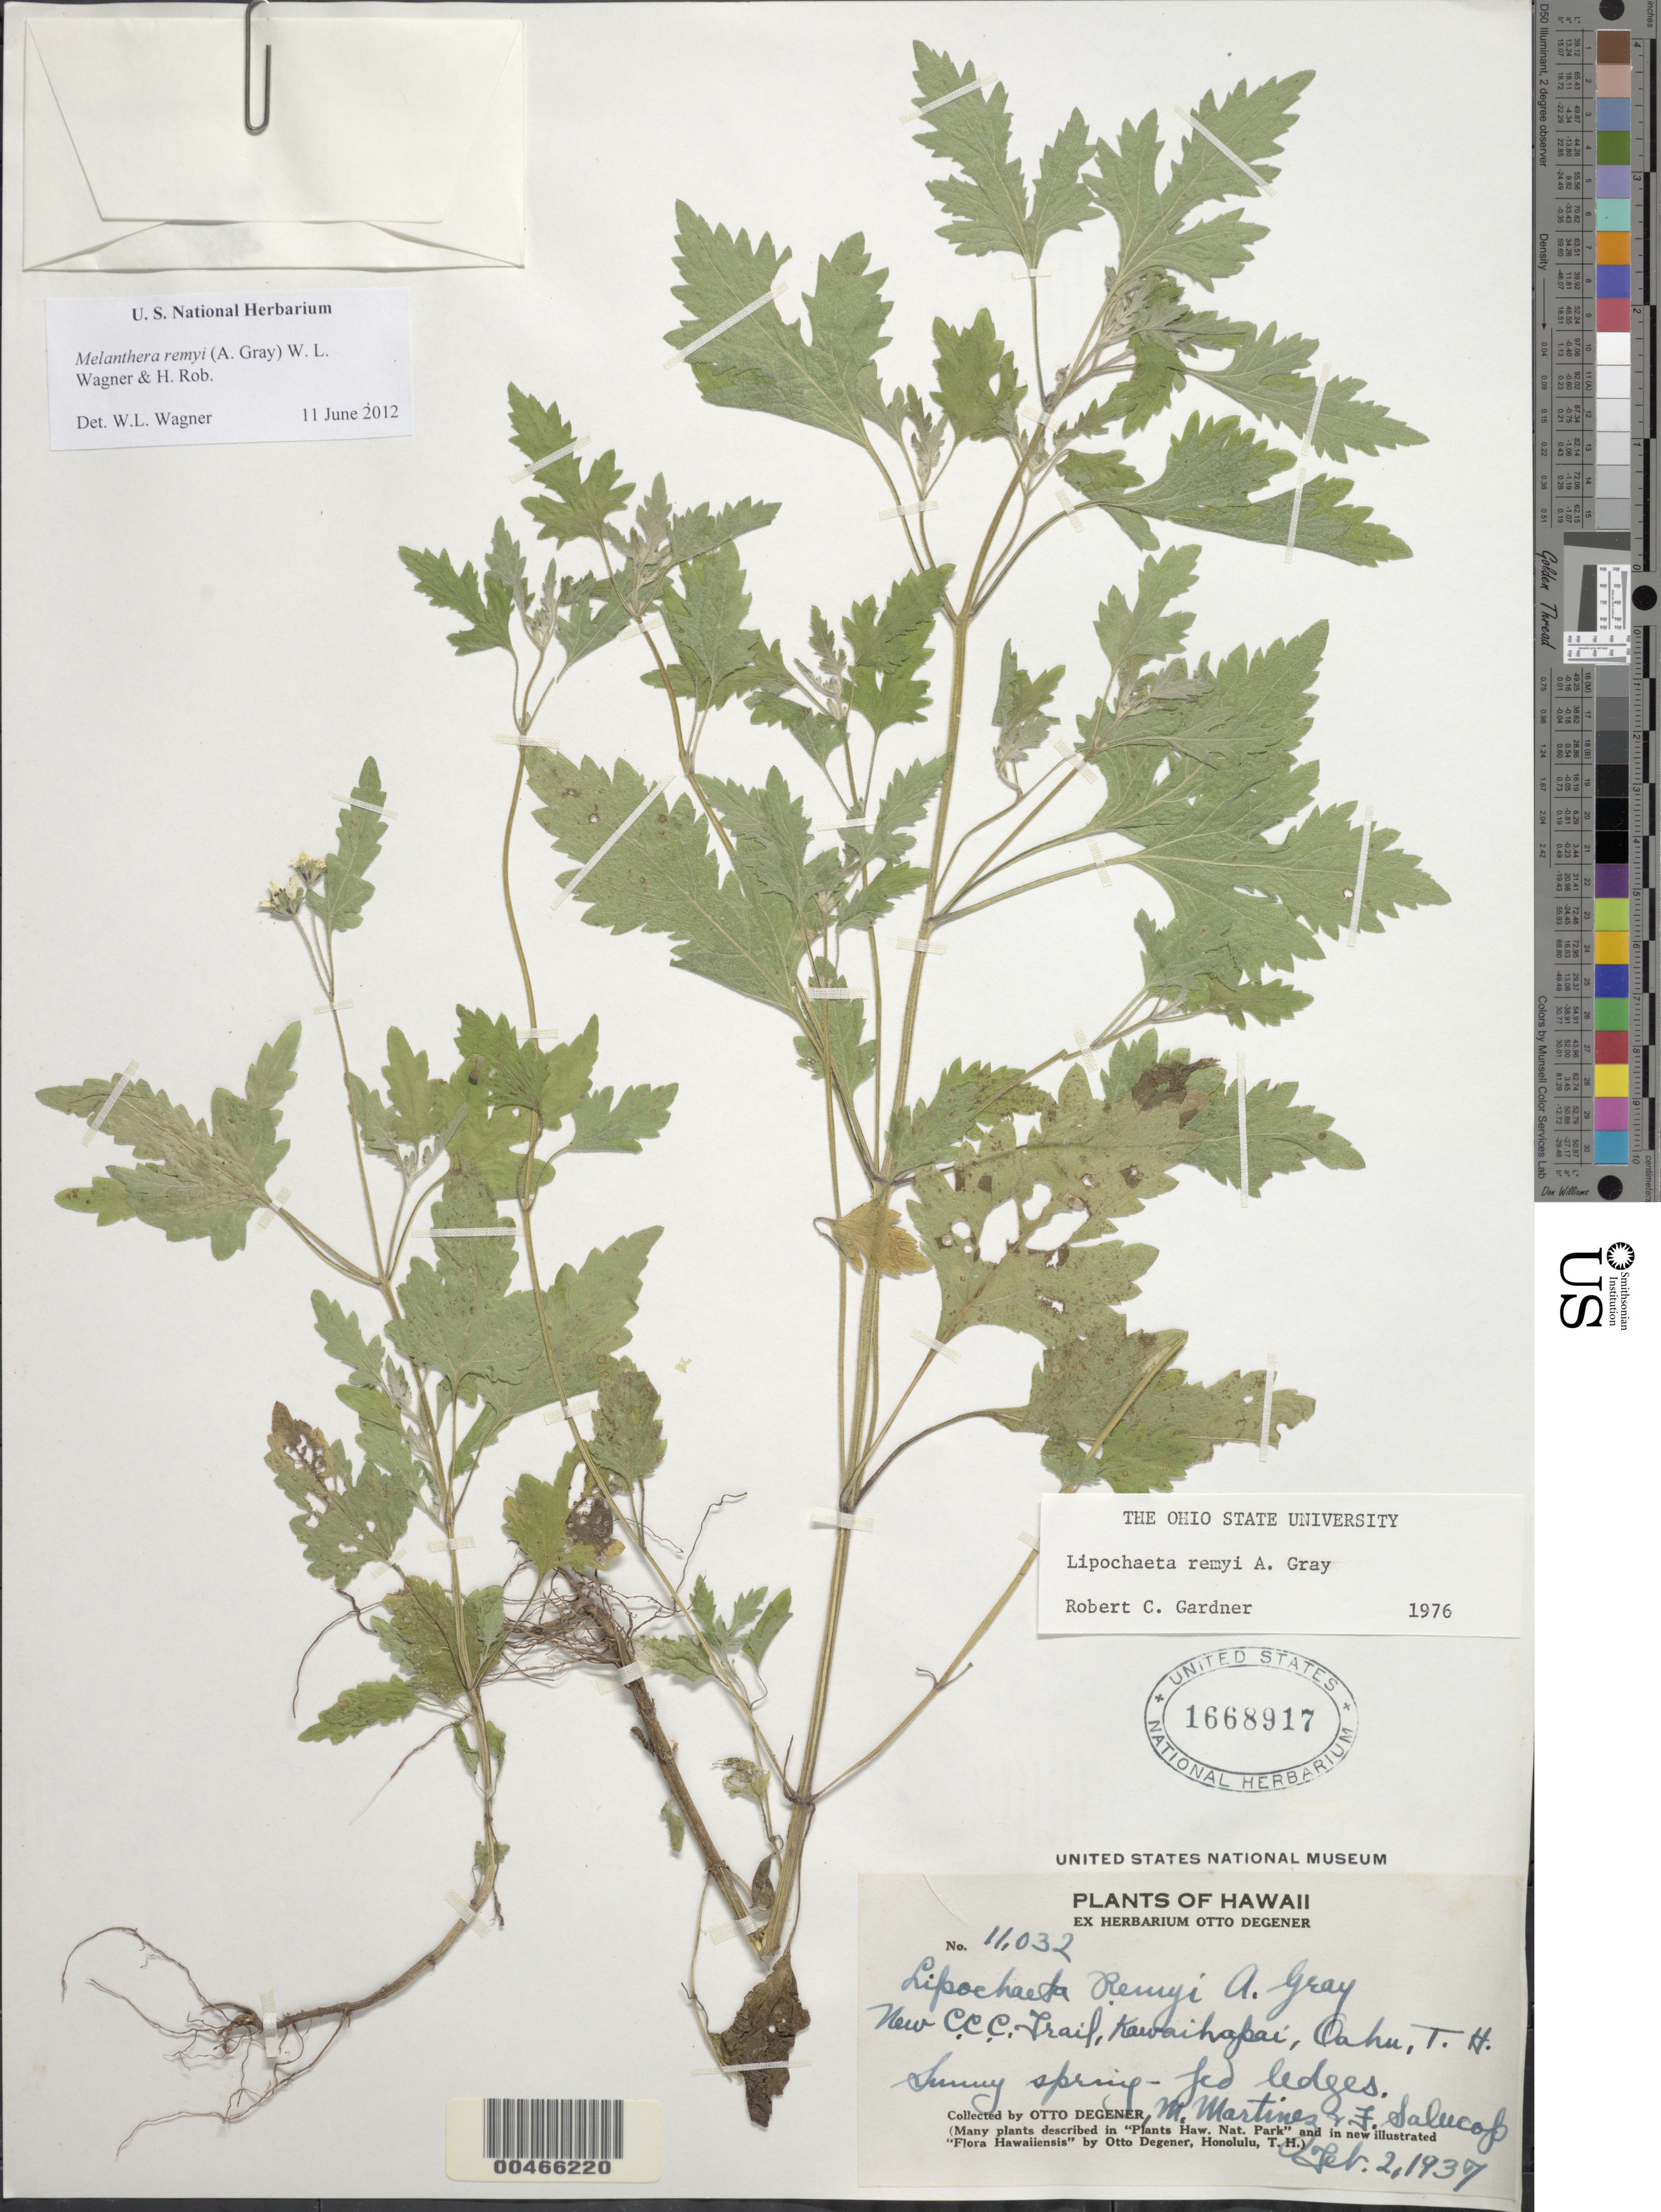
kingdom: Plantae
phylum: Tracheophyta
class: Magnoliopsida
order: Asterales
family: Asteraceae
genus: Wollastonia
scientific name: Wollastonia remyi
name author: (A. Gray) Orchard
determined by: Wagner, W. L., (BOT), Smithsonian Institution - National Museum of Natural History (UNITED STATES)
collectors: O. Degener, M. Martínez M. & F. Salucop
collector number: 11032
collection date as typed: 2 Feb 1937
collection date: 1937-02-02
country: United States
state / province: Hawaii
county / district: Honolulu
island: Oahu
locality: New C.C.C. Trail, Kawaihapai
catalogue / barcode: US 1668917